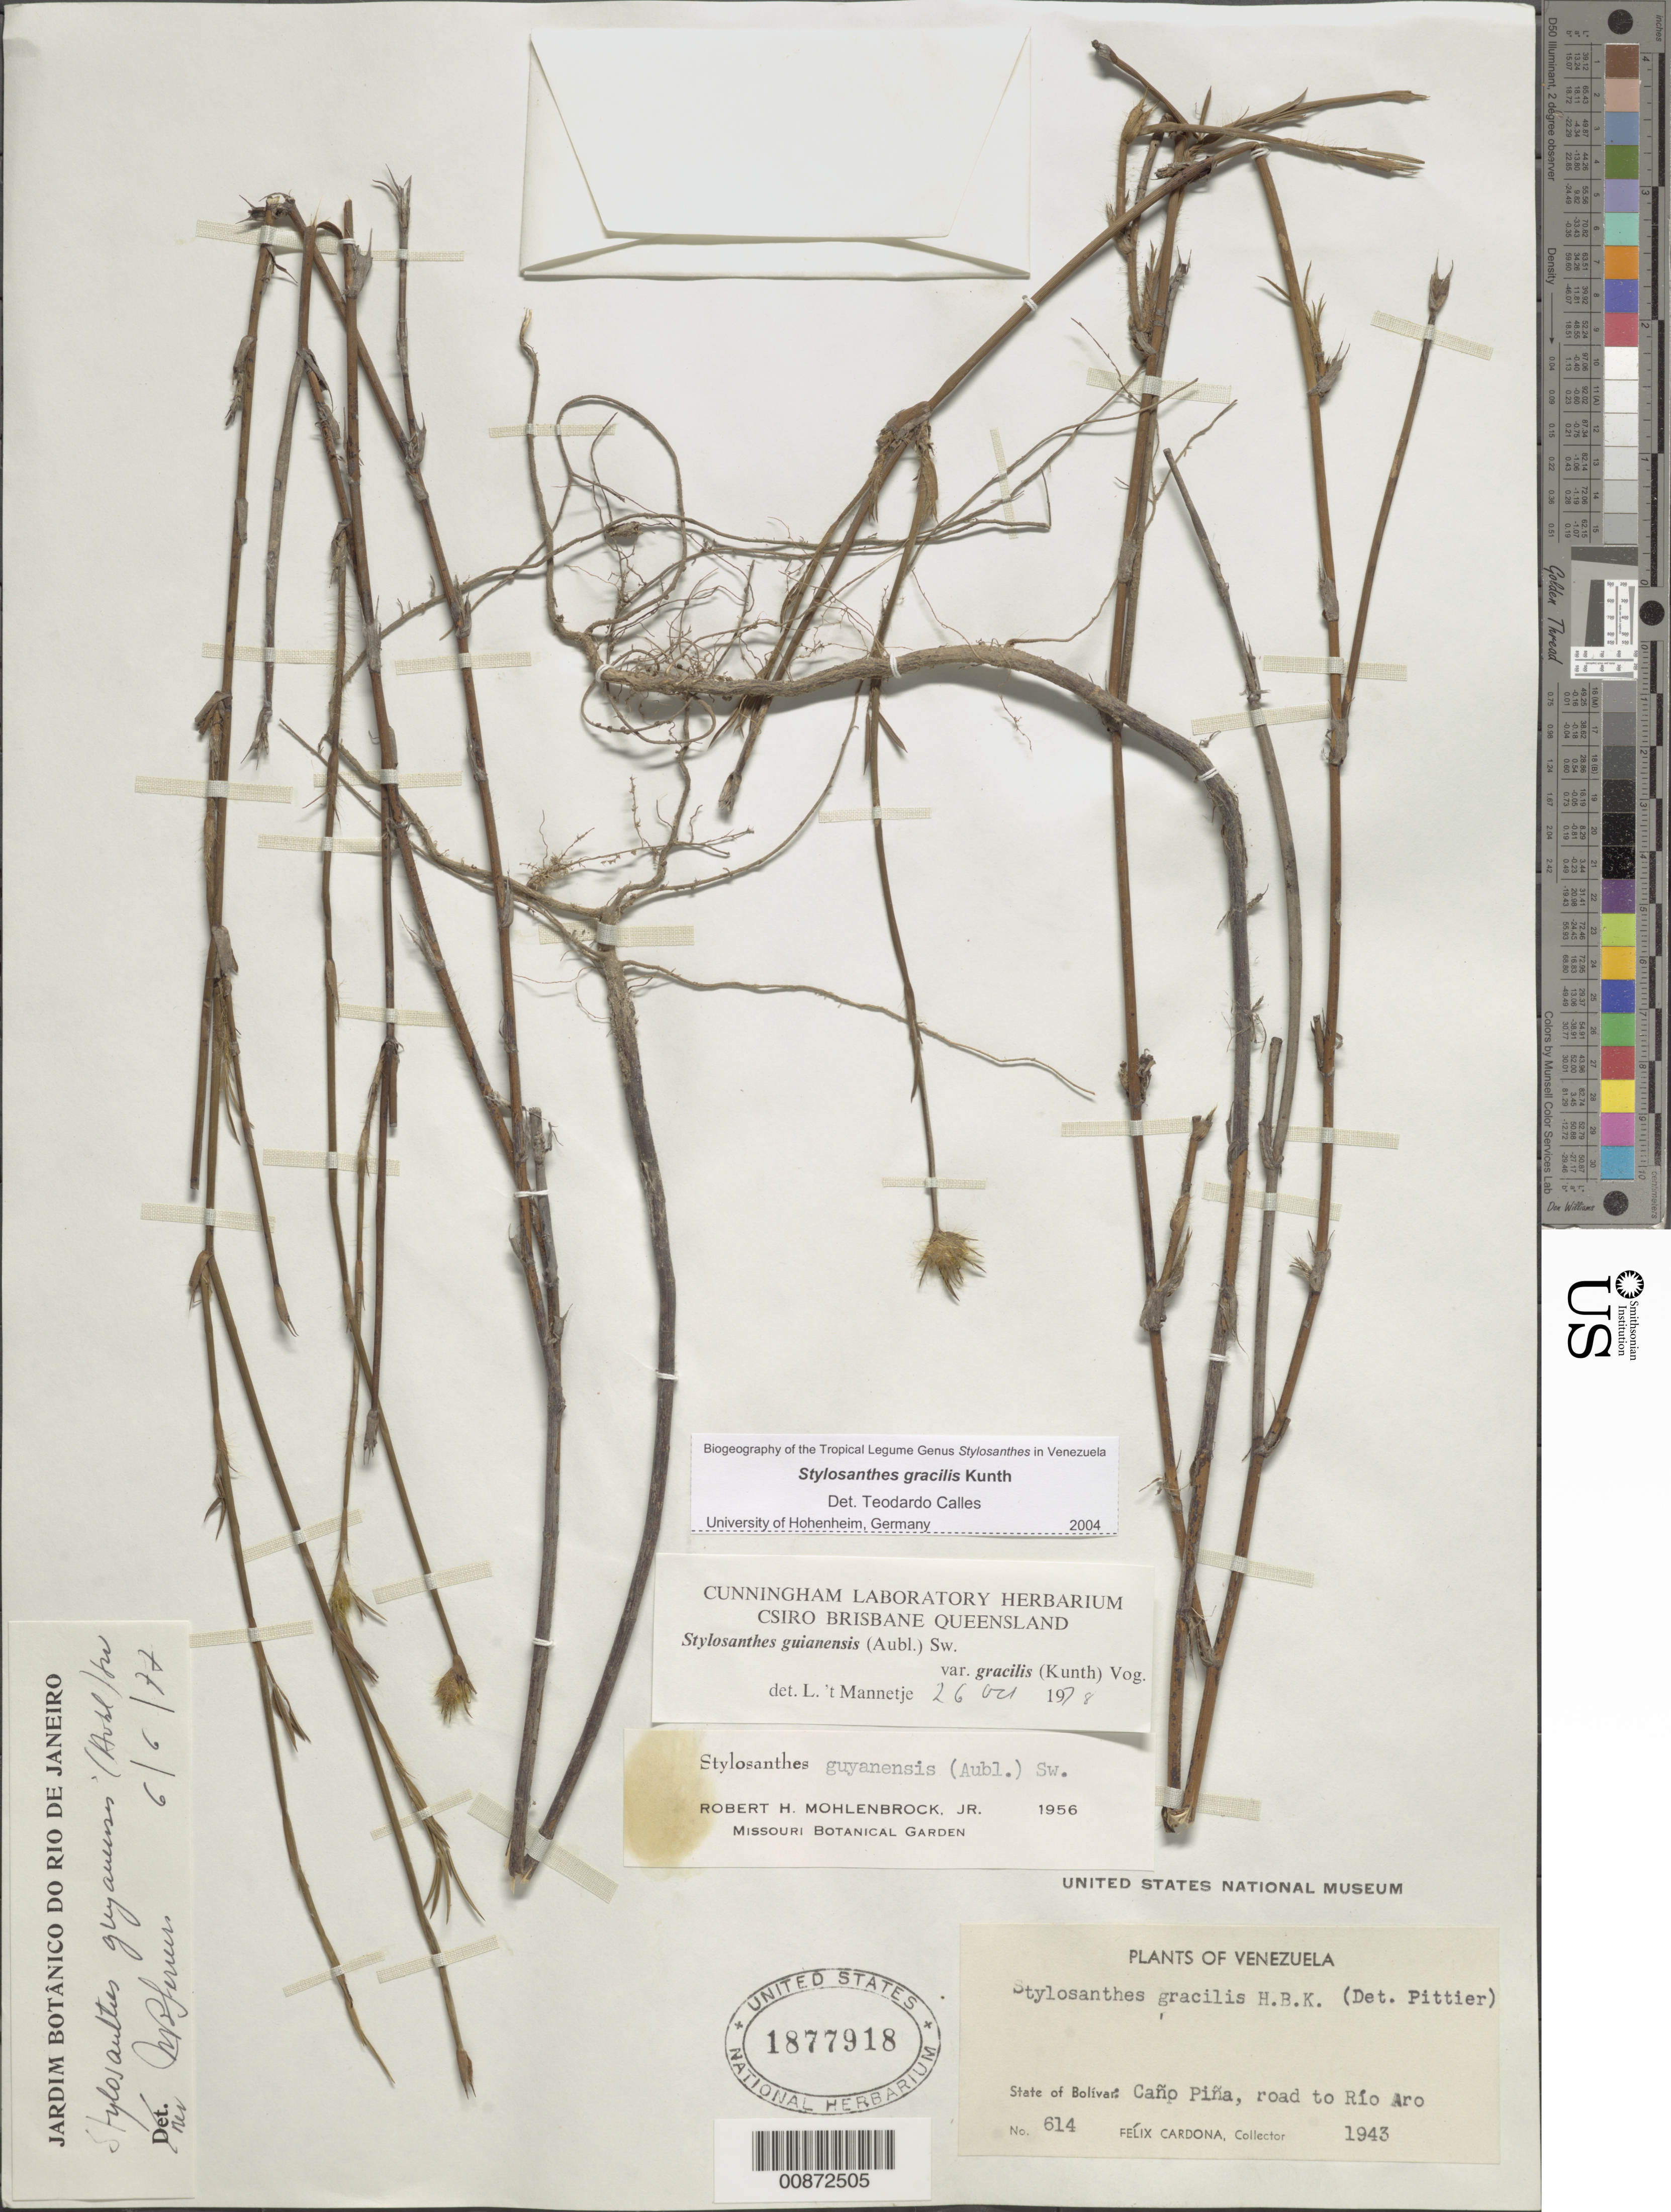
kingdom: Plantae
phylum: Tracheophyta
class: Magnoliopsida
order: Fabales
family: Fabaceae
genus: Stylosanthes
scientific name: Stylosanthes guianensis var. gracilis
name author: (Kunth) Vogel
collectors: F. Cardona Puig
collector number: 614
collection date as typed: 1943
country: Venezuela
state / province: Bolívar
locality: Caño Piña, road to Río Aro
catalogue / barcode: US 1877918